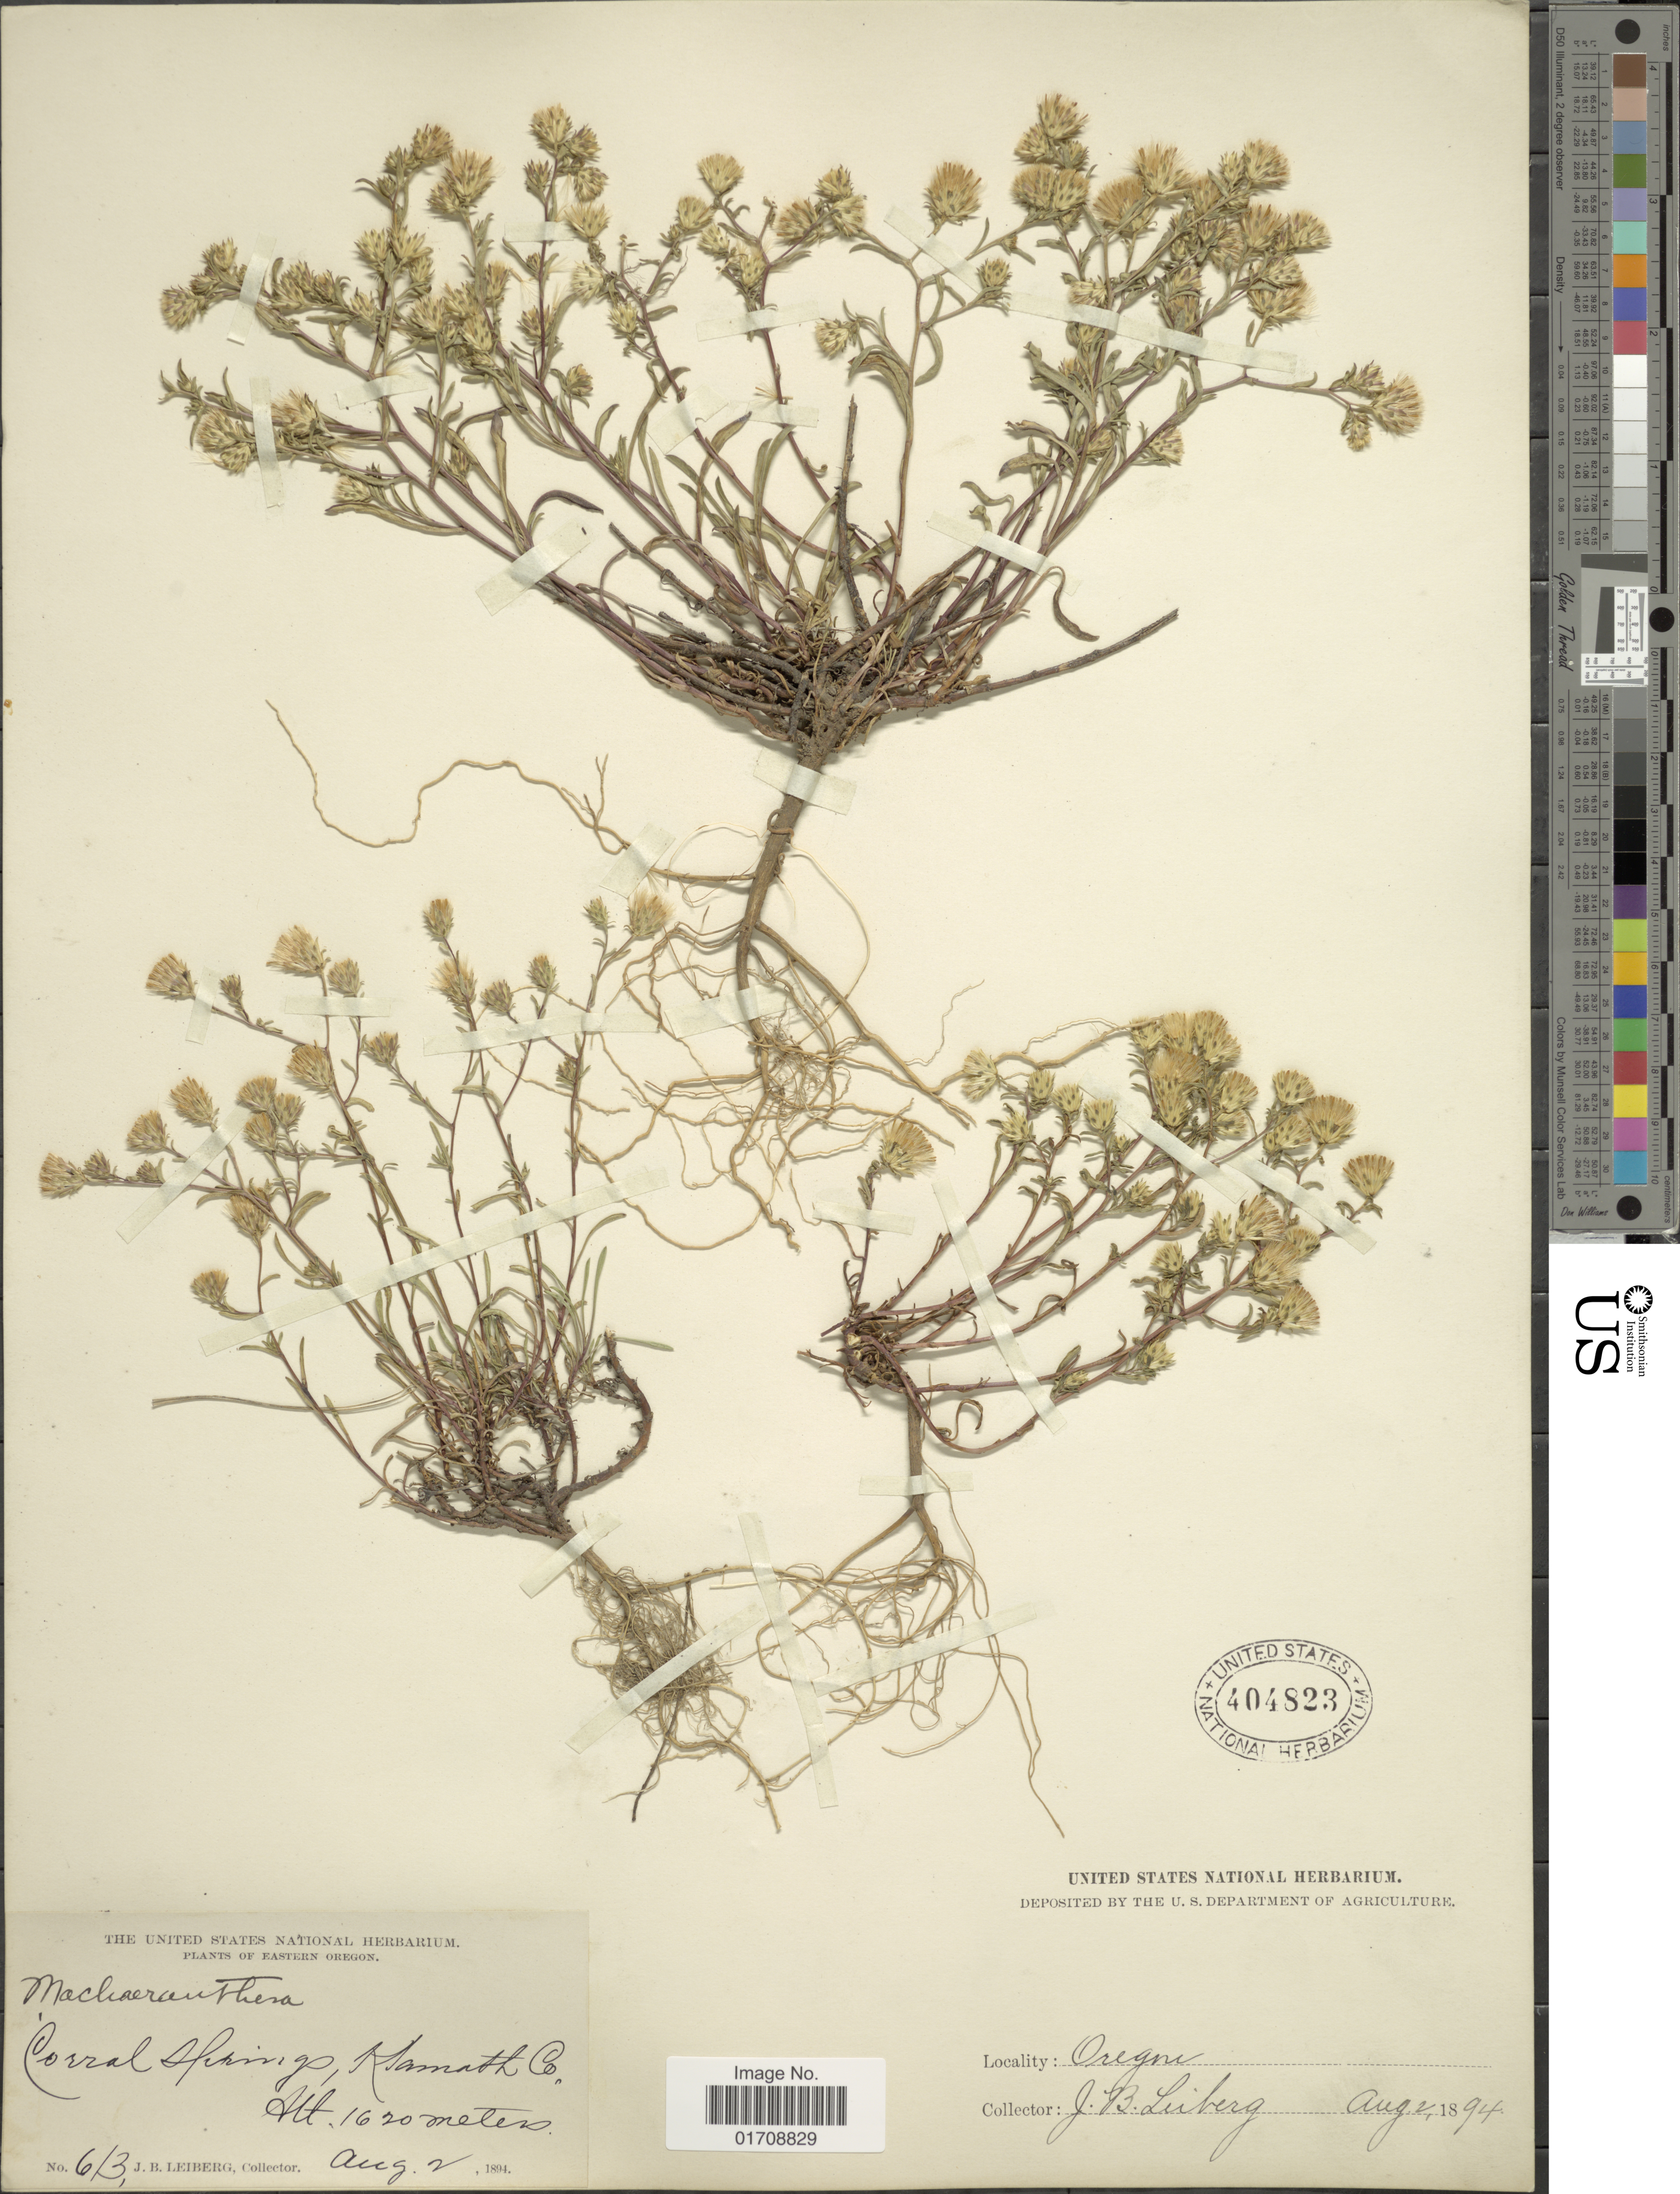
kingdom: Plantae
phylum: Tracheophyta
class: Magnoliopsida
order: Asterales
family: Asteraceae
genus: Machaeranthera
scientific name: Machaeranthera eradiata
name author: (A. Gray) Howell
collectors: J. B. Leiberg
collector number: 613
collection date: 1894-08-02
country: United States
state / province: Oregon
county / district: Klamath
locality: Eastern Orgeon, Corral Springs, Klamath Co.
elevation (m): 1620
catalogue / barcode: US 404823